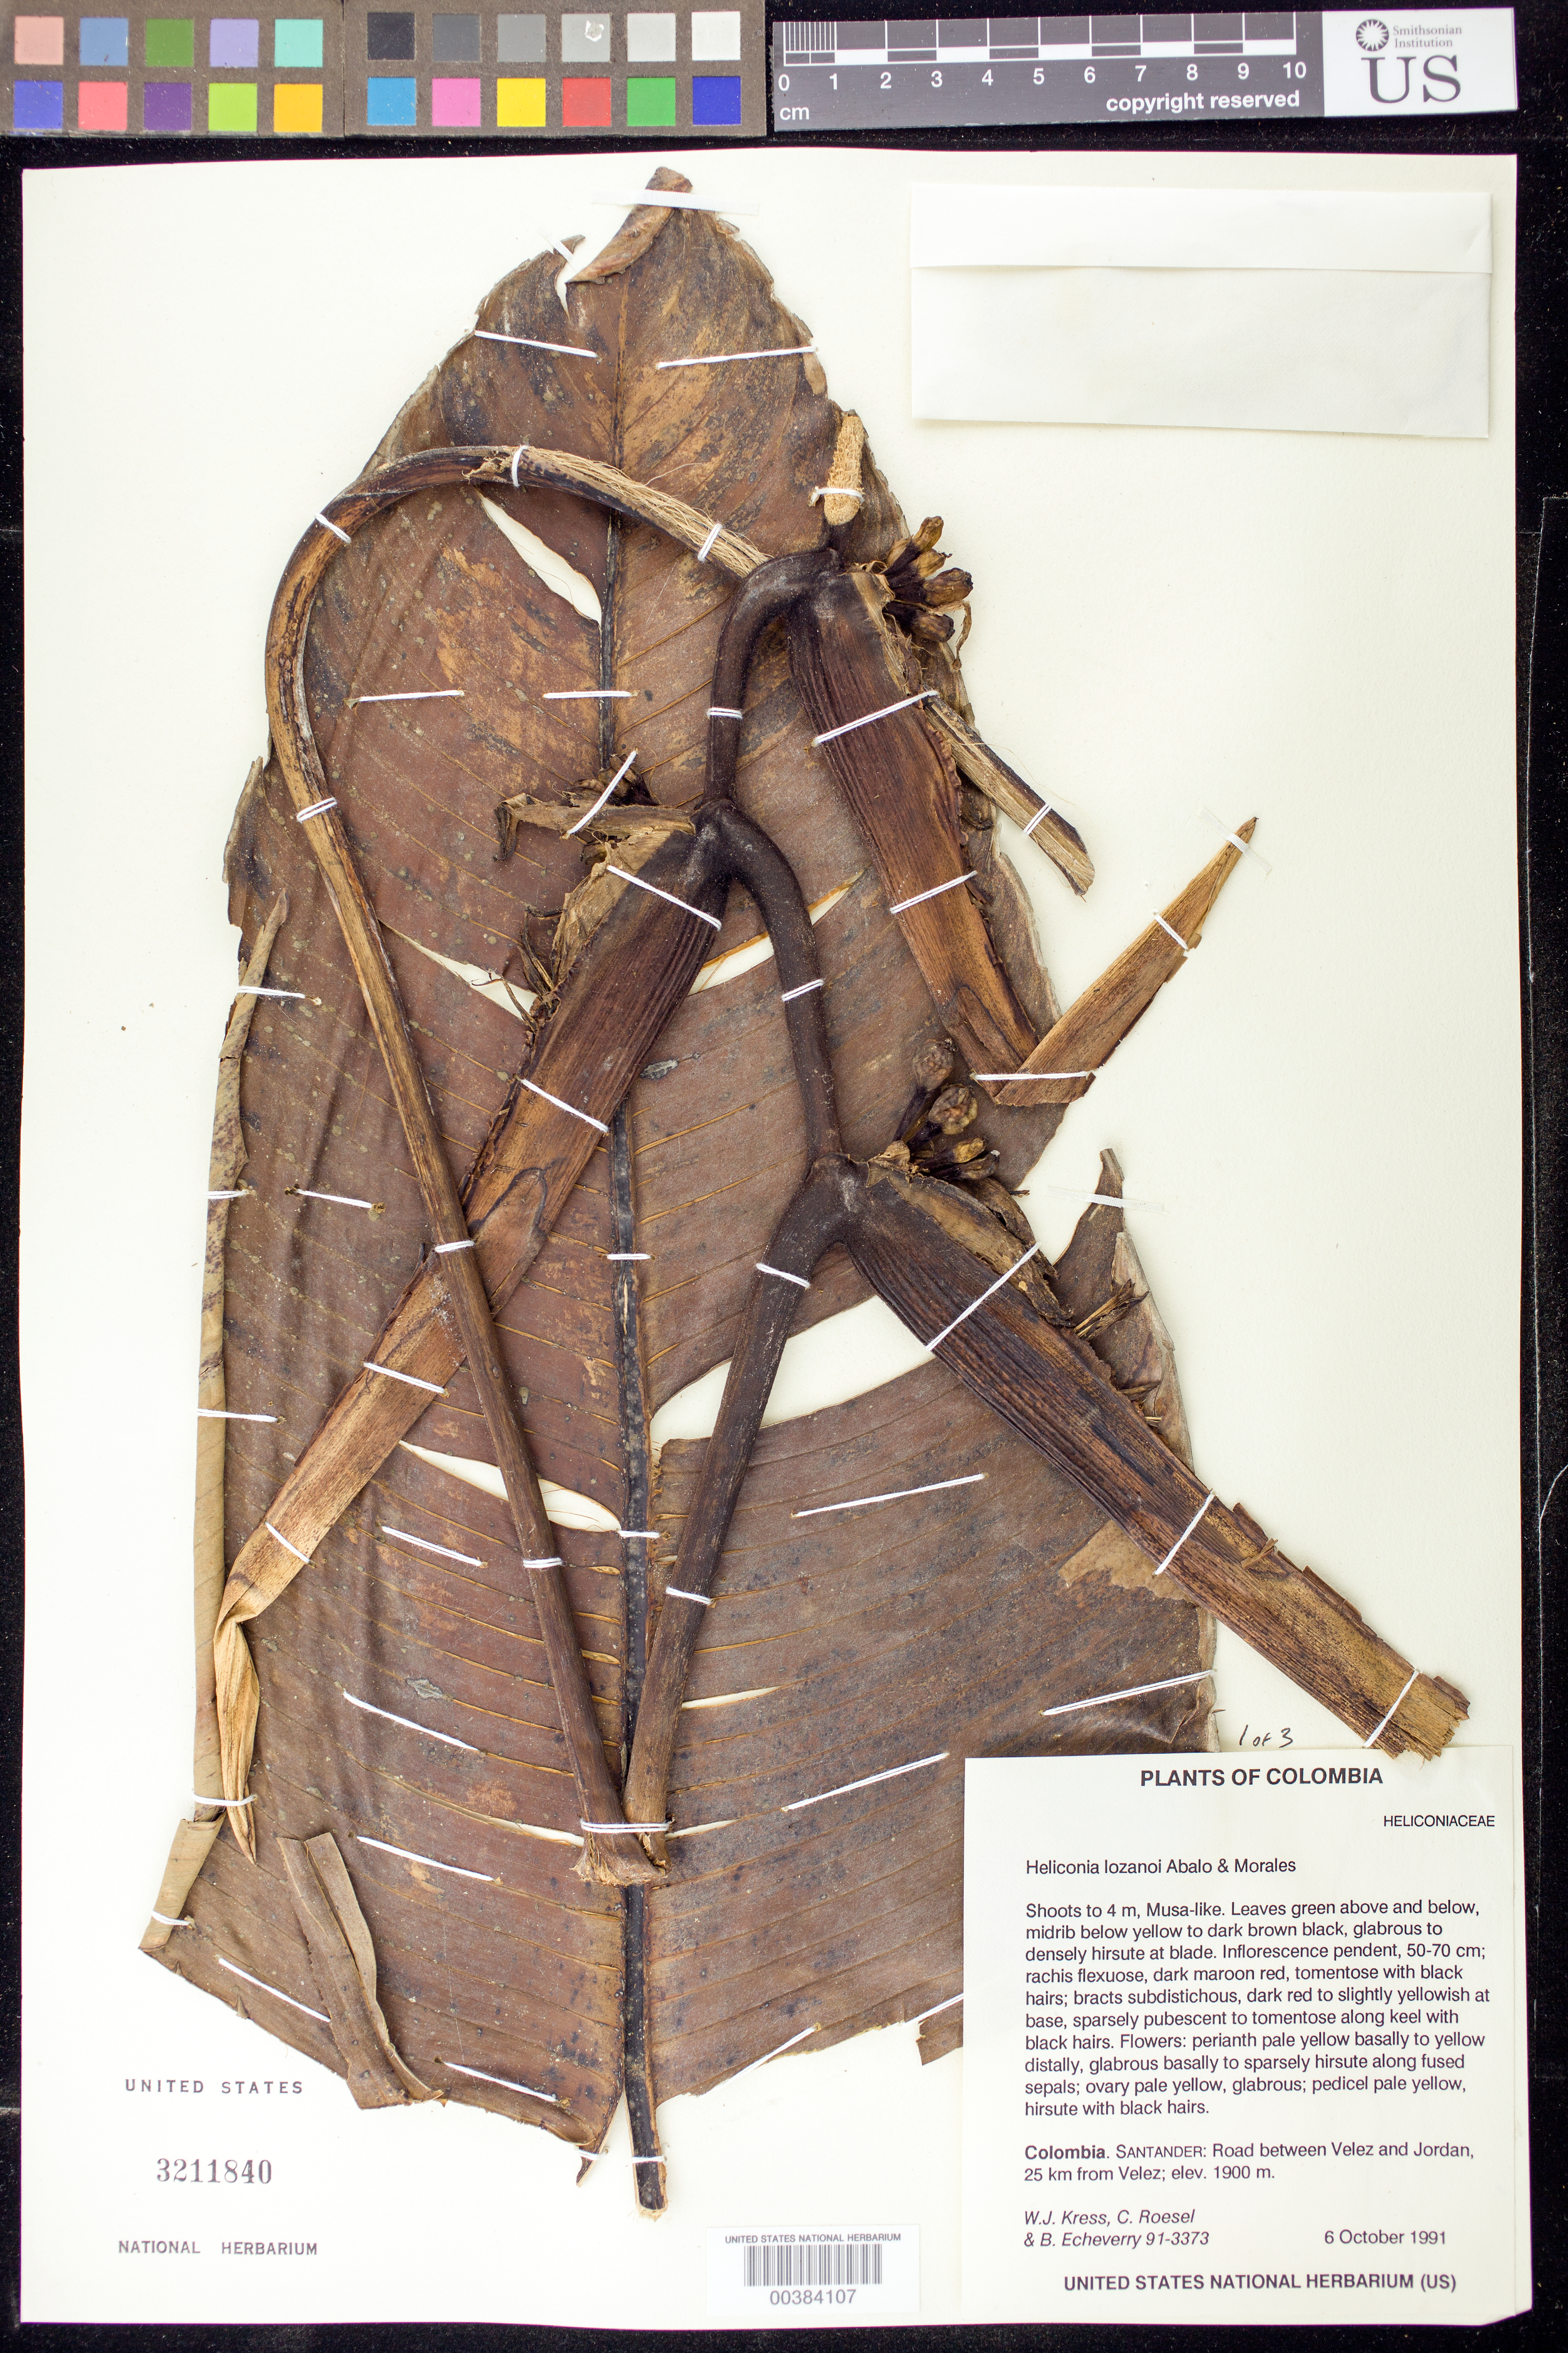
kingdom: Plantae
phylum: Tracheophyta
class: Liliopsida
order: Zingiberales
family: Heliconiaceae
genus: Heliconia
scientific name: Heliconia lozanoi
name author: Abalo & G. Morales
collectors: W. J. Kress, C. S. Roesel & B. Echeverry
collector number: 91-3373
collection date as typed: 06 Oct 1991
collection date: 1991-10-06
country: Colombia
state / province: Santander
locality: Between Velez and Jordan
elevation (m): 1900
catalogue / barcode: US 3211840